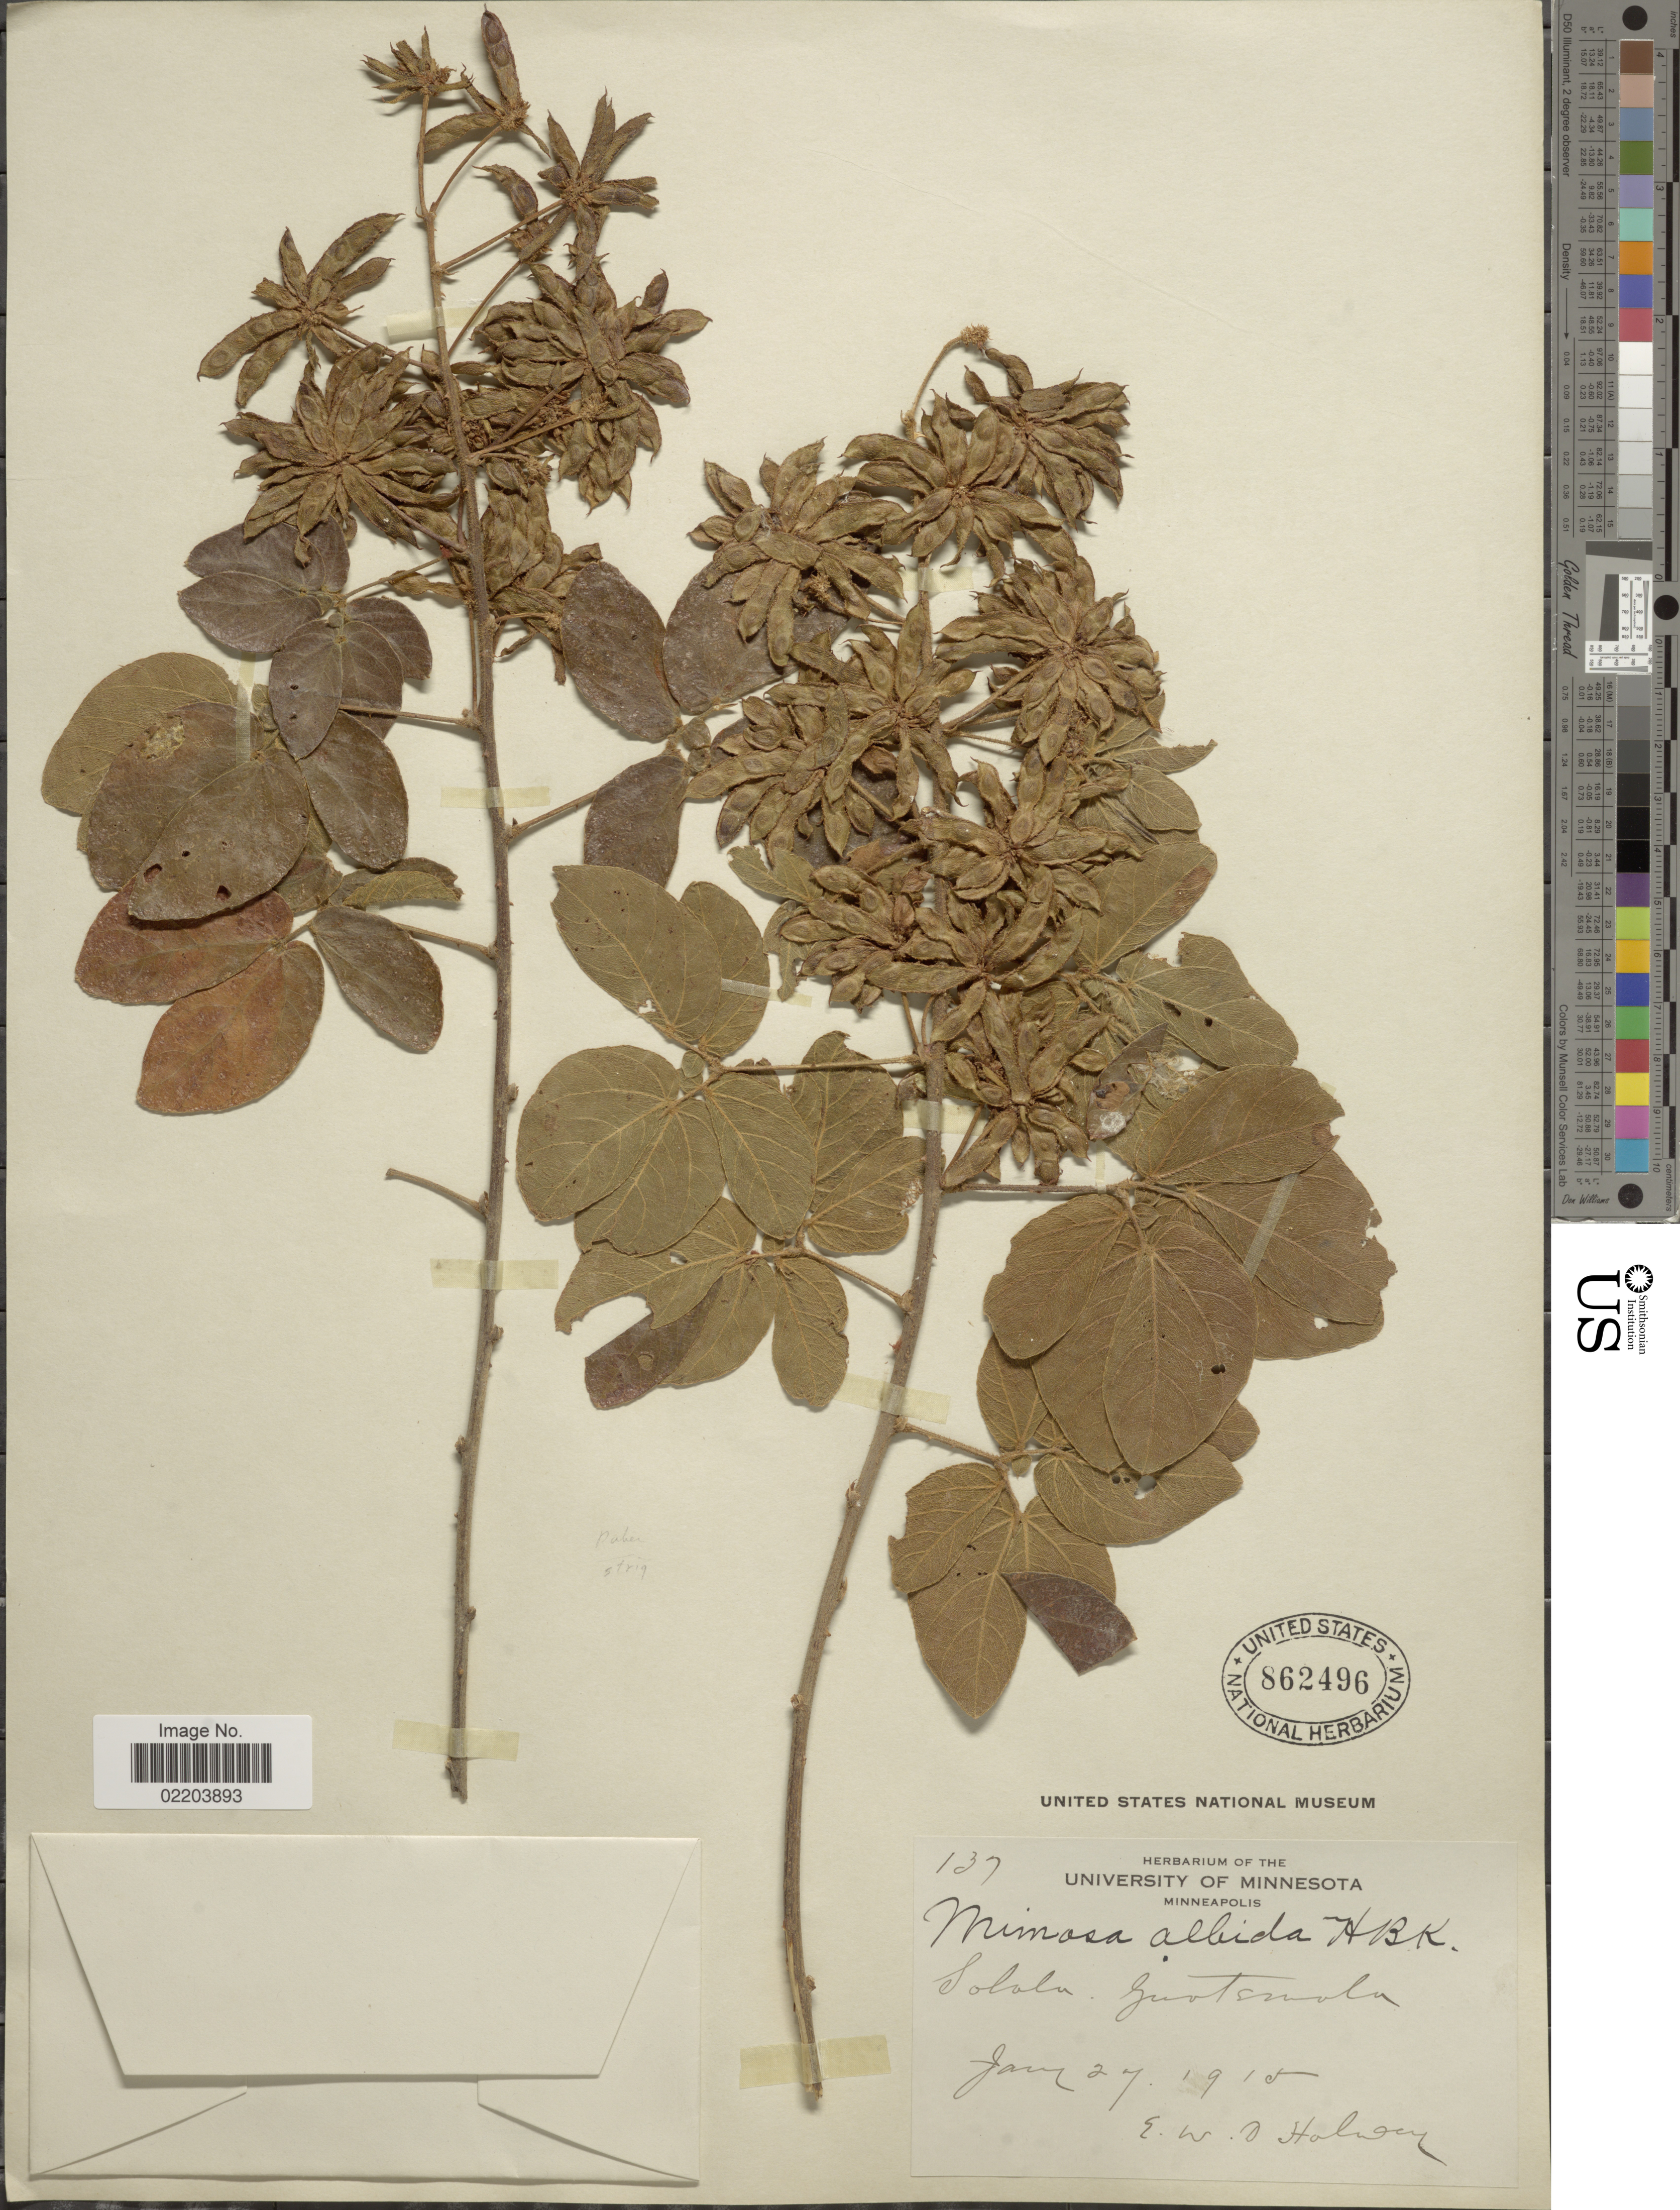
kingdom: Plantae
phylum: Tracheophyta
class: Magnoliopsida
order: Fabales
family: Fabaceae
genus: Mimosa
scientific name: Mimosa albida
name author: Humb. & Bonpl. ex Willd.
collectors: E. W. D. Holway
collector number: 137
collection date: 1915-06-27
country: Guatemala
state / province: Sololá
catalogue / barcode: US 862496